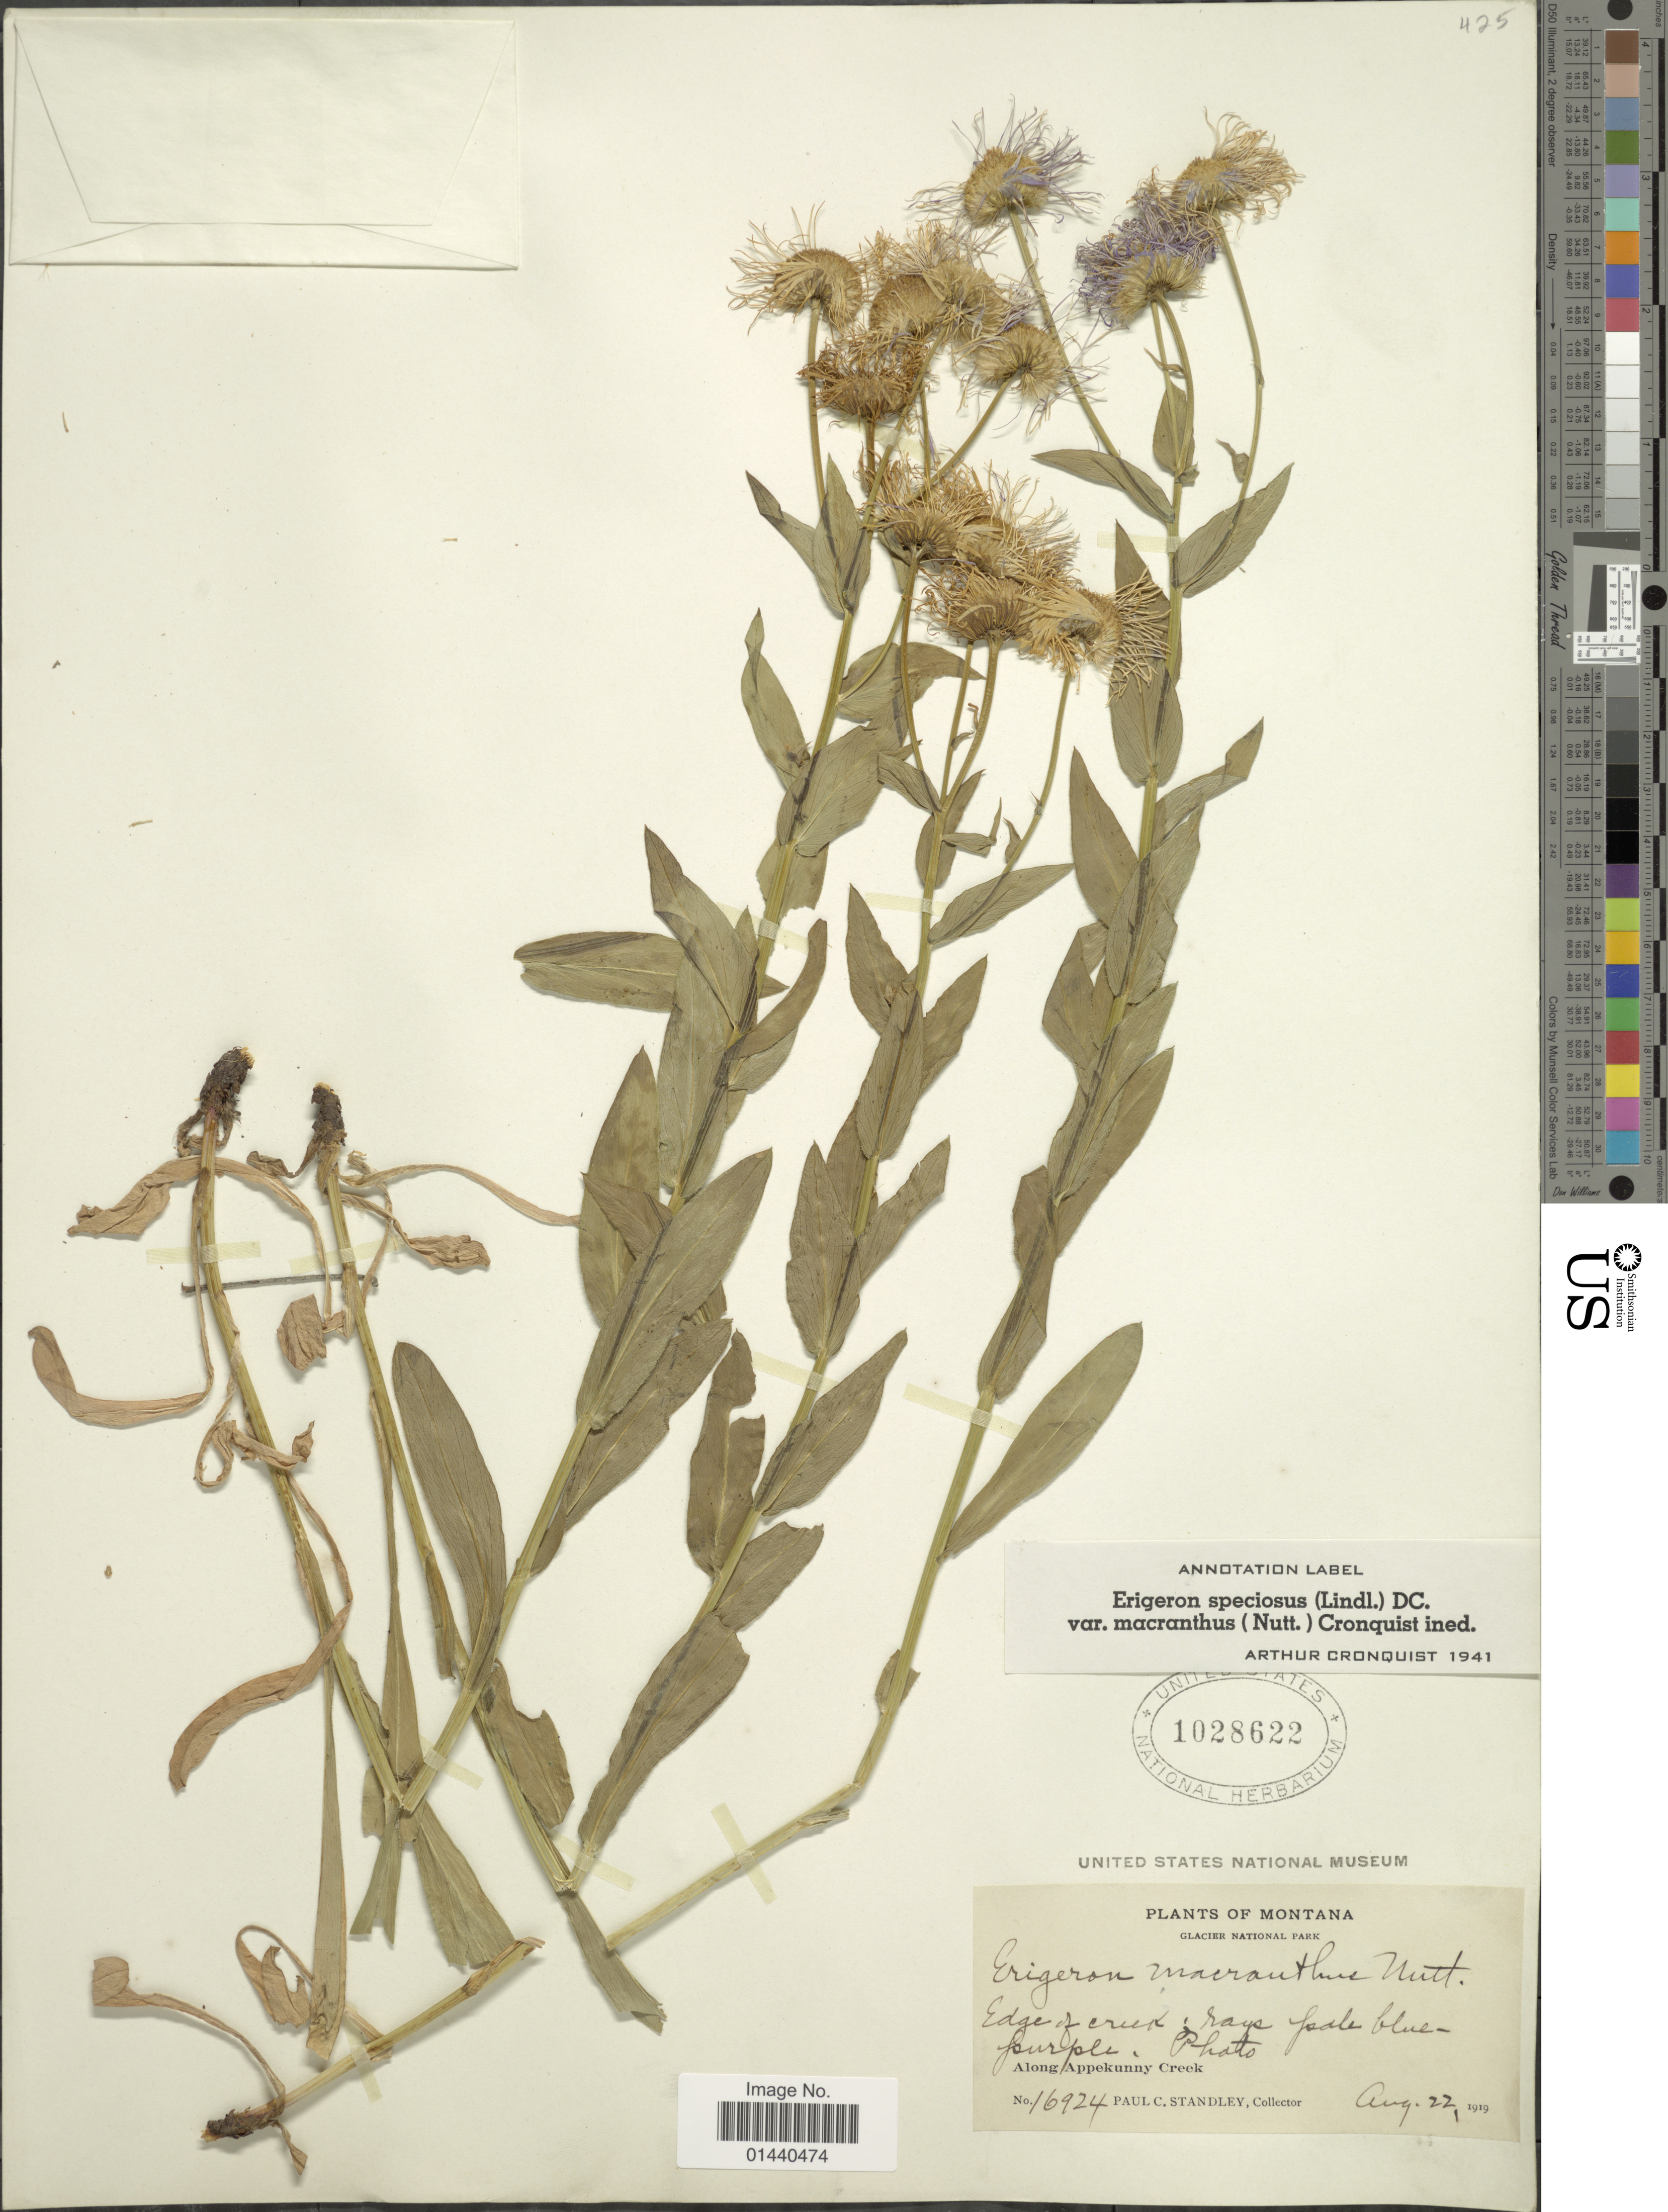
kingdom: Plantae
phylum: Tracheophyta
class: Magnoliopsida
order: Asterales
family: Asteraceae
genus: Erigeron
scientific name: Erigeron speciosus var. macranthus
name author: (Nutt.) Cronq.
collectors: P. C. Standley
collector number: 16924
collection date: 1919-08-22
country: United States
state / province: Montana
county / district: Flathead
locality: Edge of creek. Along Appekunny Creek. Glacier National Park.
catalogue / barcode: US 1028622